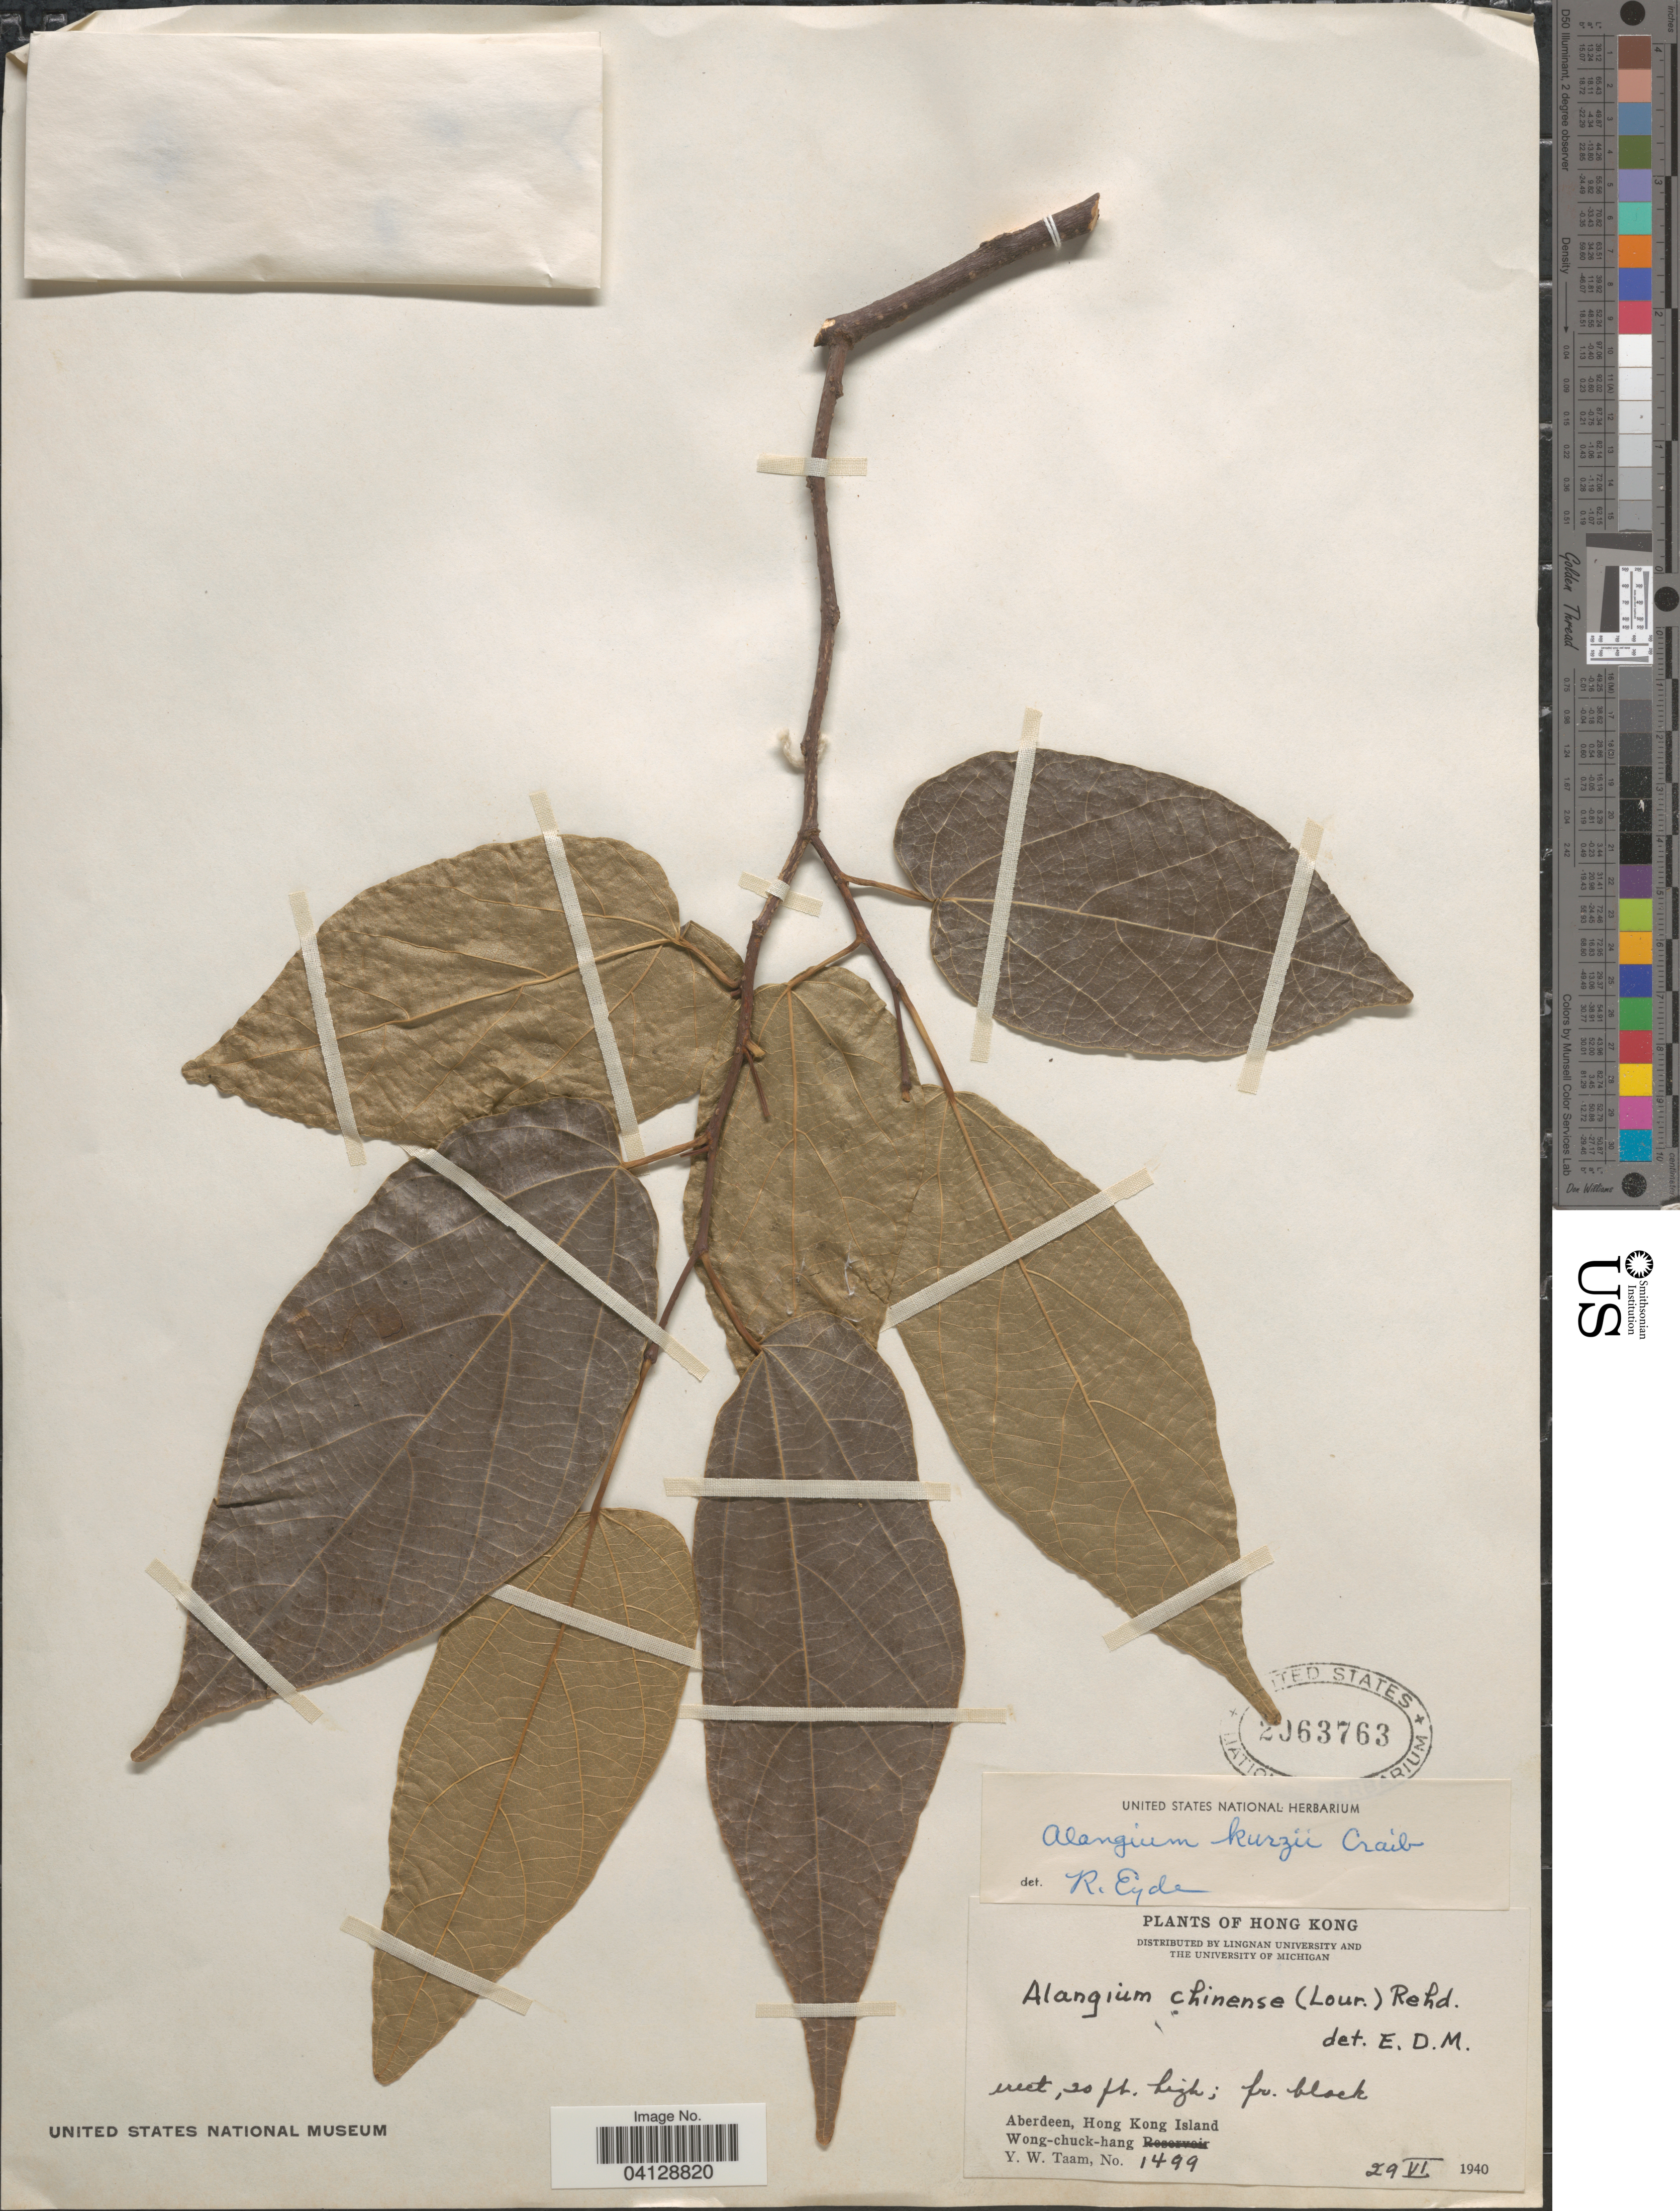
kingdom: Plantae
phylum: Tracheophyta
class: Magnoliopsida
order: Cornales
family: Cornaceae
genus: Alangium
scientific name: Alangium kurzii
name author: Craib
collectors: Y. W. Taam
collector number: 1499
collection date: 1940-06-29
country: China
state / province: Hong Kong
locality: Aberdeen, Hong Kong Island. Wong-chuck-hang.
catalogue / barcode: US 2063763